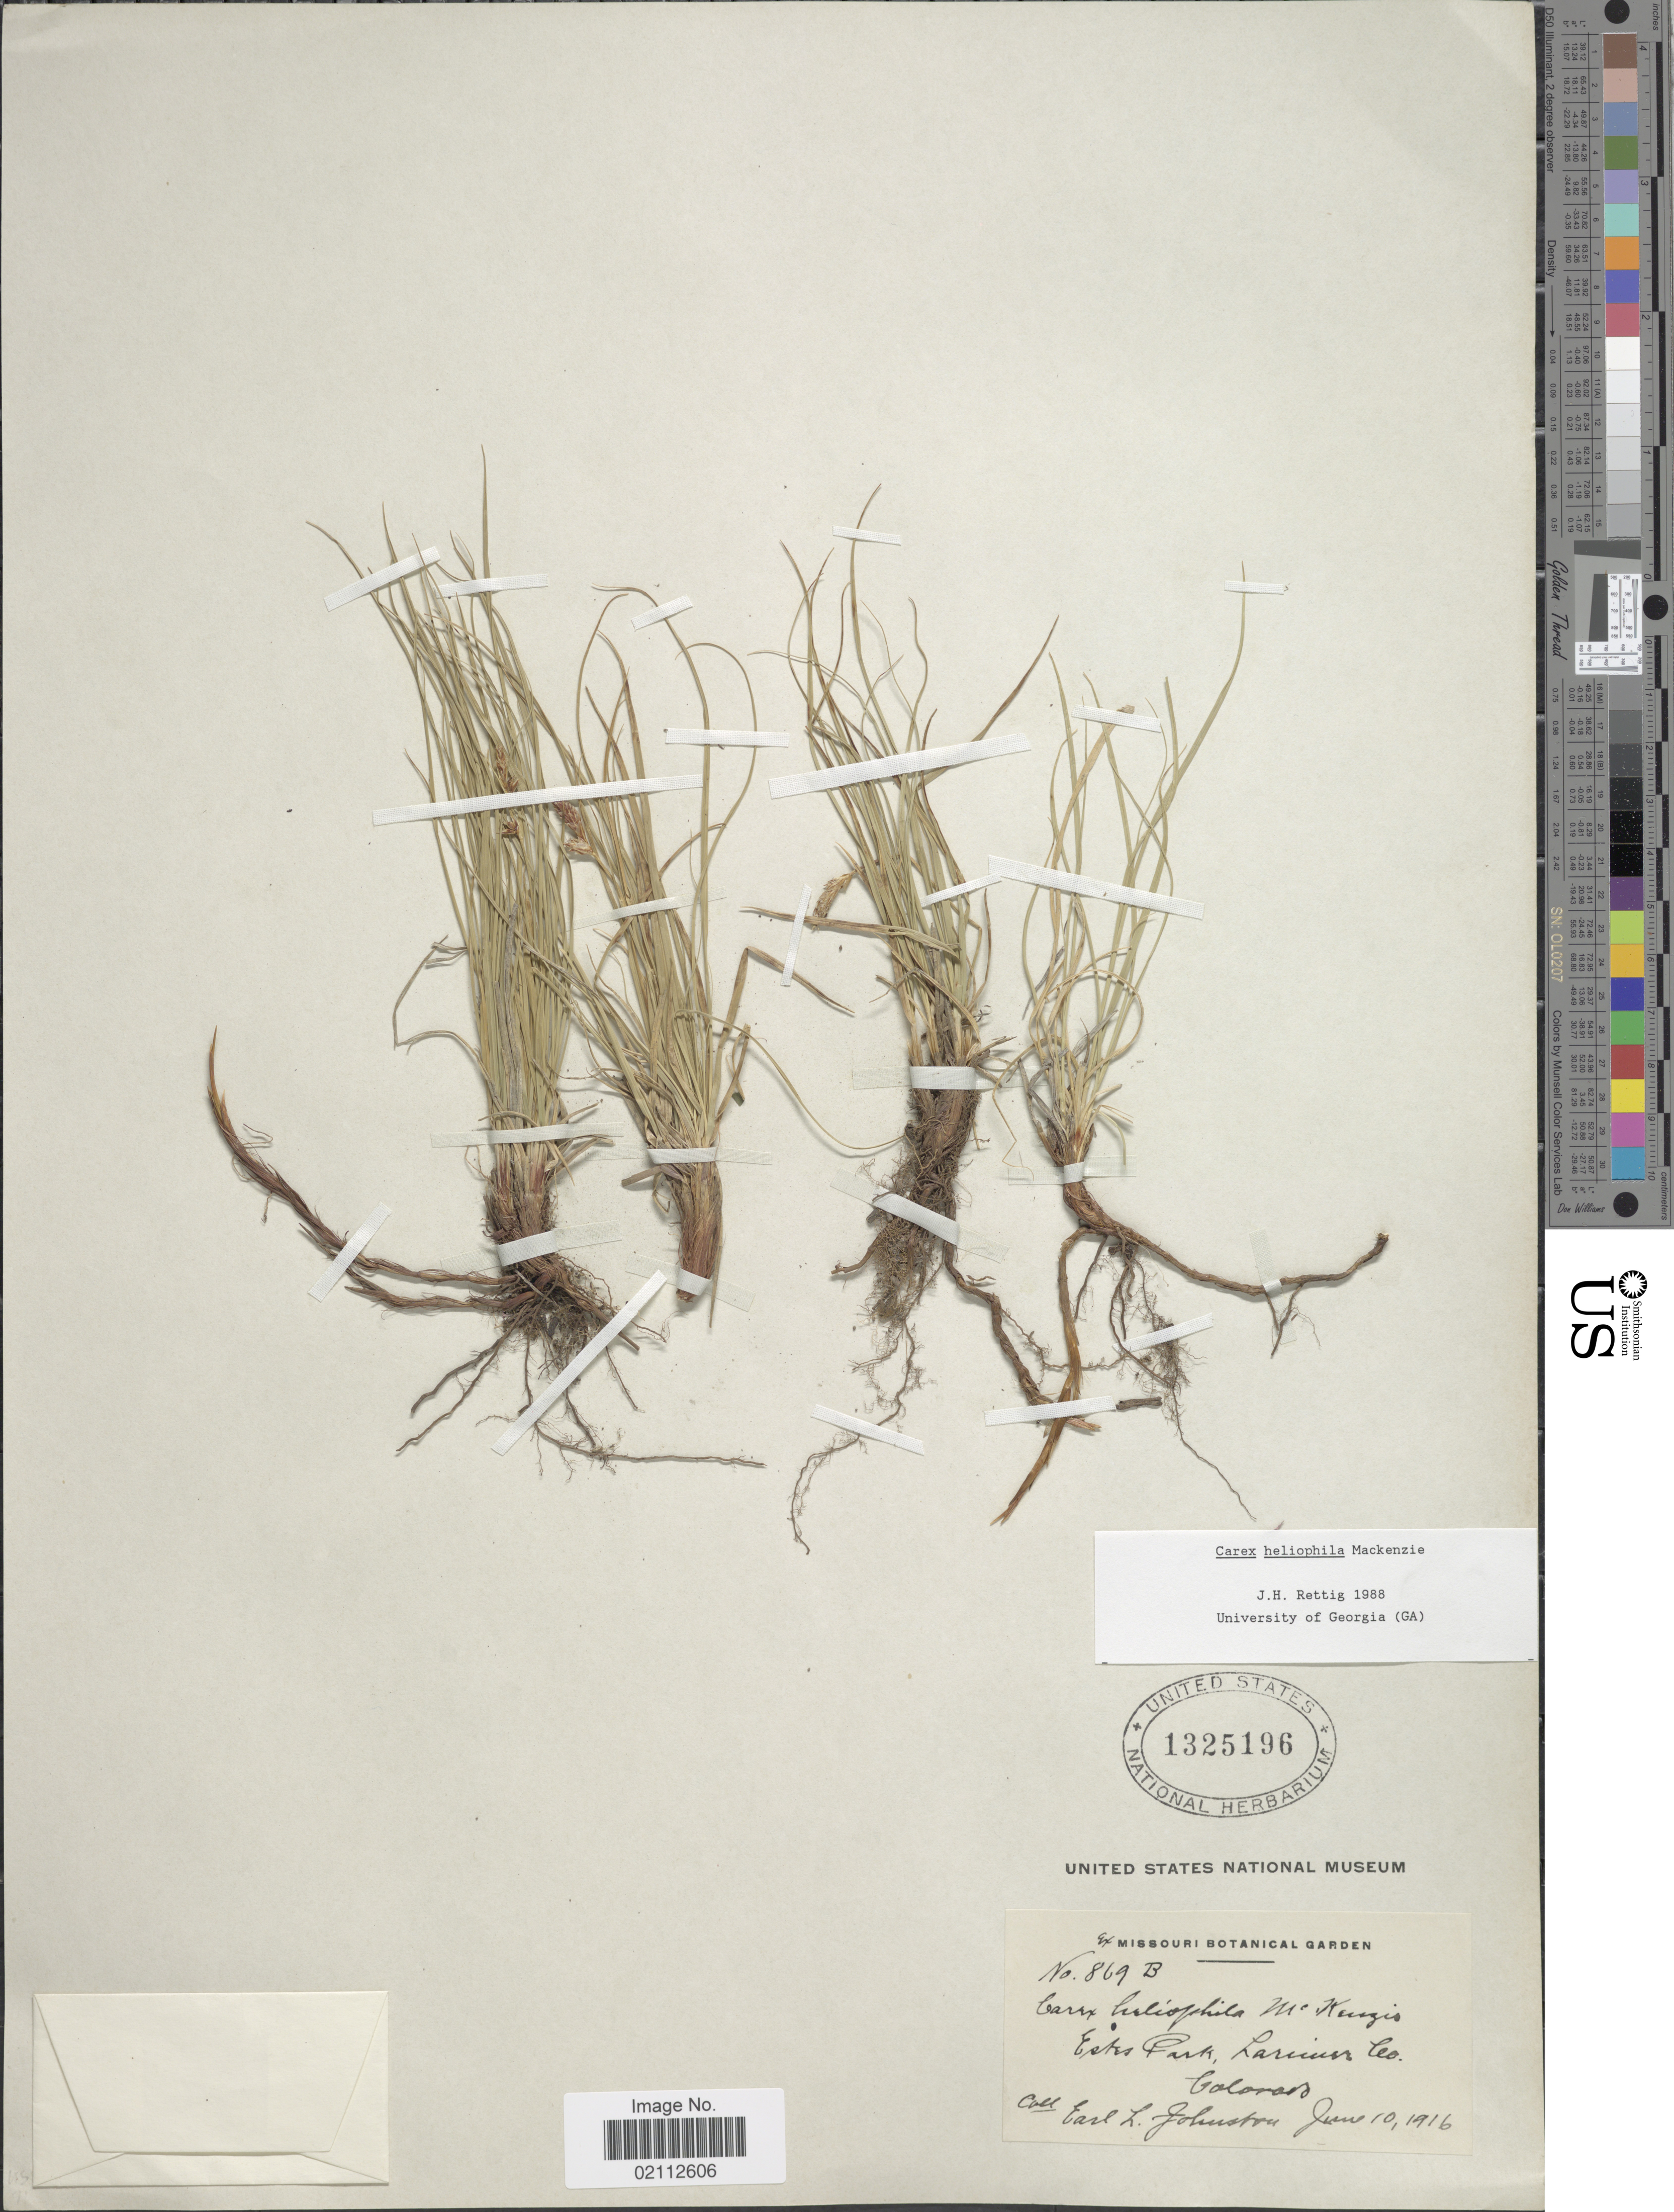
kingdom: Plantae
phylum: Tracheophyta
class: Liliopsida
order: Poales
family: Cyperaceae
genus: Carex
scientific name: Carex heliophila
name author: Mack.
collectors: E. L. Johnston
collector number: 869B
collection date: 1916-06-10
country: United States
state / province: Colorado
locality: Estes Park, Larimer Co.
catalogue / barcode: US 1325196